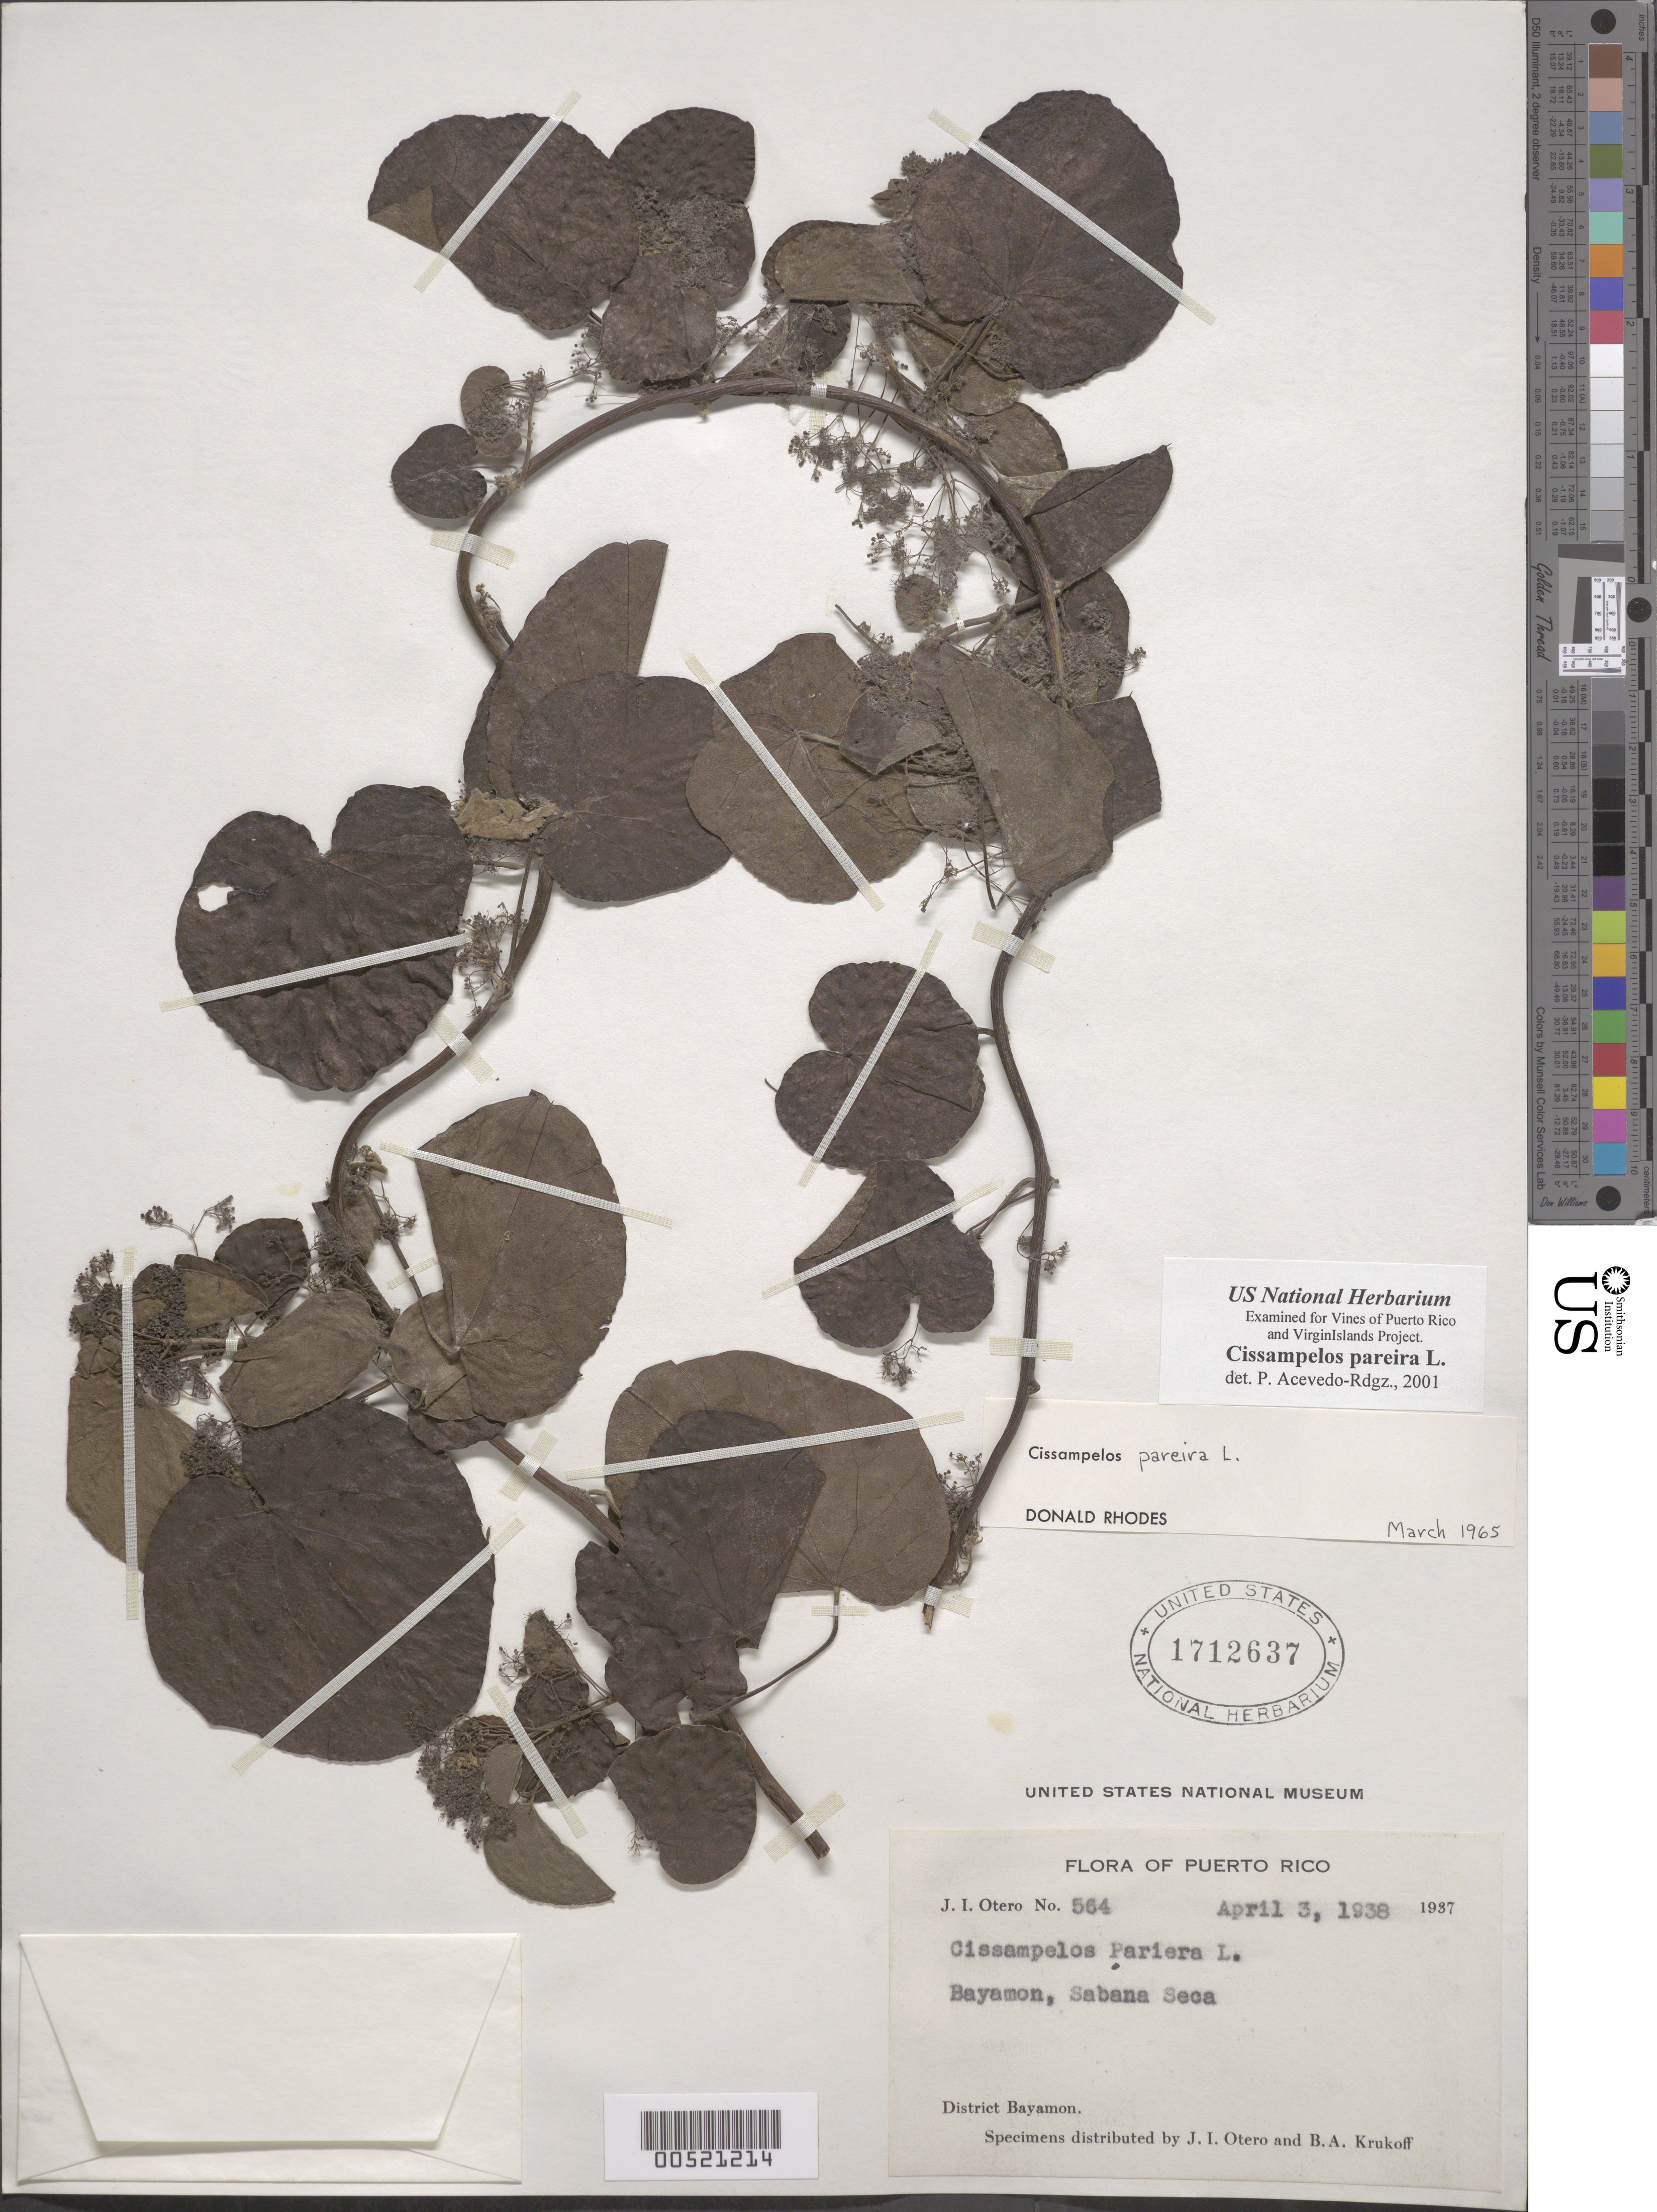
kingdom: Plantae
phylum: Tracheophyta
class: Magnoliopsida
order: Ranunculales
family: Menispermaceae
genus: Cissampelos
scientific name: Cissampelos pareira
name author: L.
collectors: J. Otero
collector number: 564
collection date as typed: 03 Apr 1938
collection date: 1938-04-03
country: Puerto Rico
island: Greater Antilles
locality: Bayamon, Sabana Seca.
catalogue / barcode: US 1712637